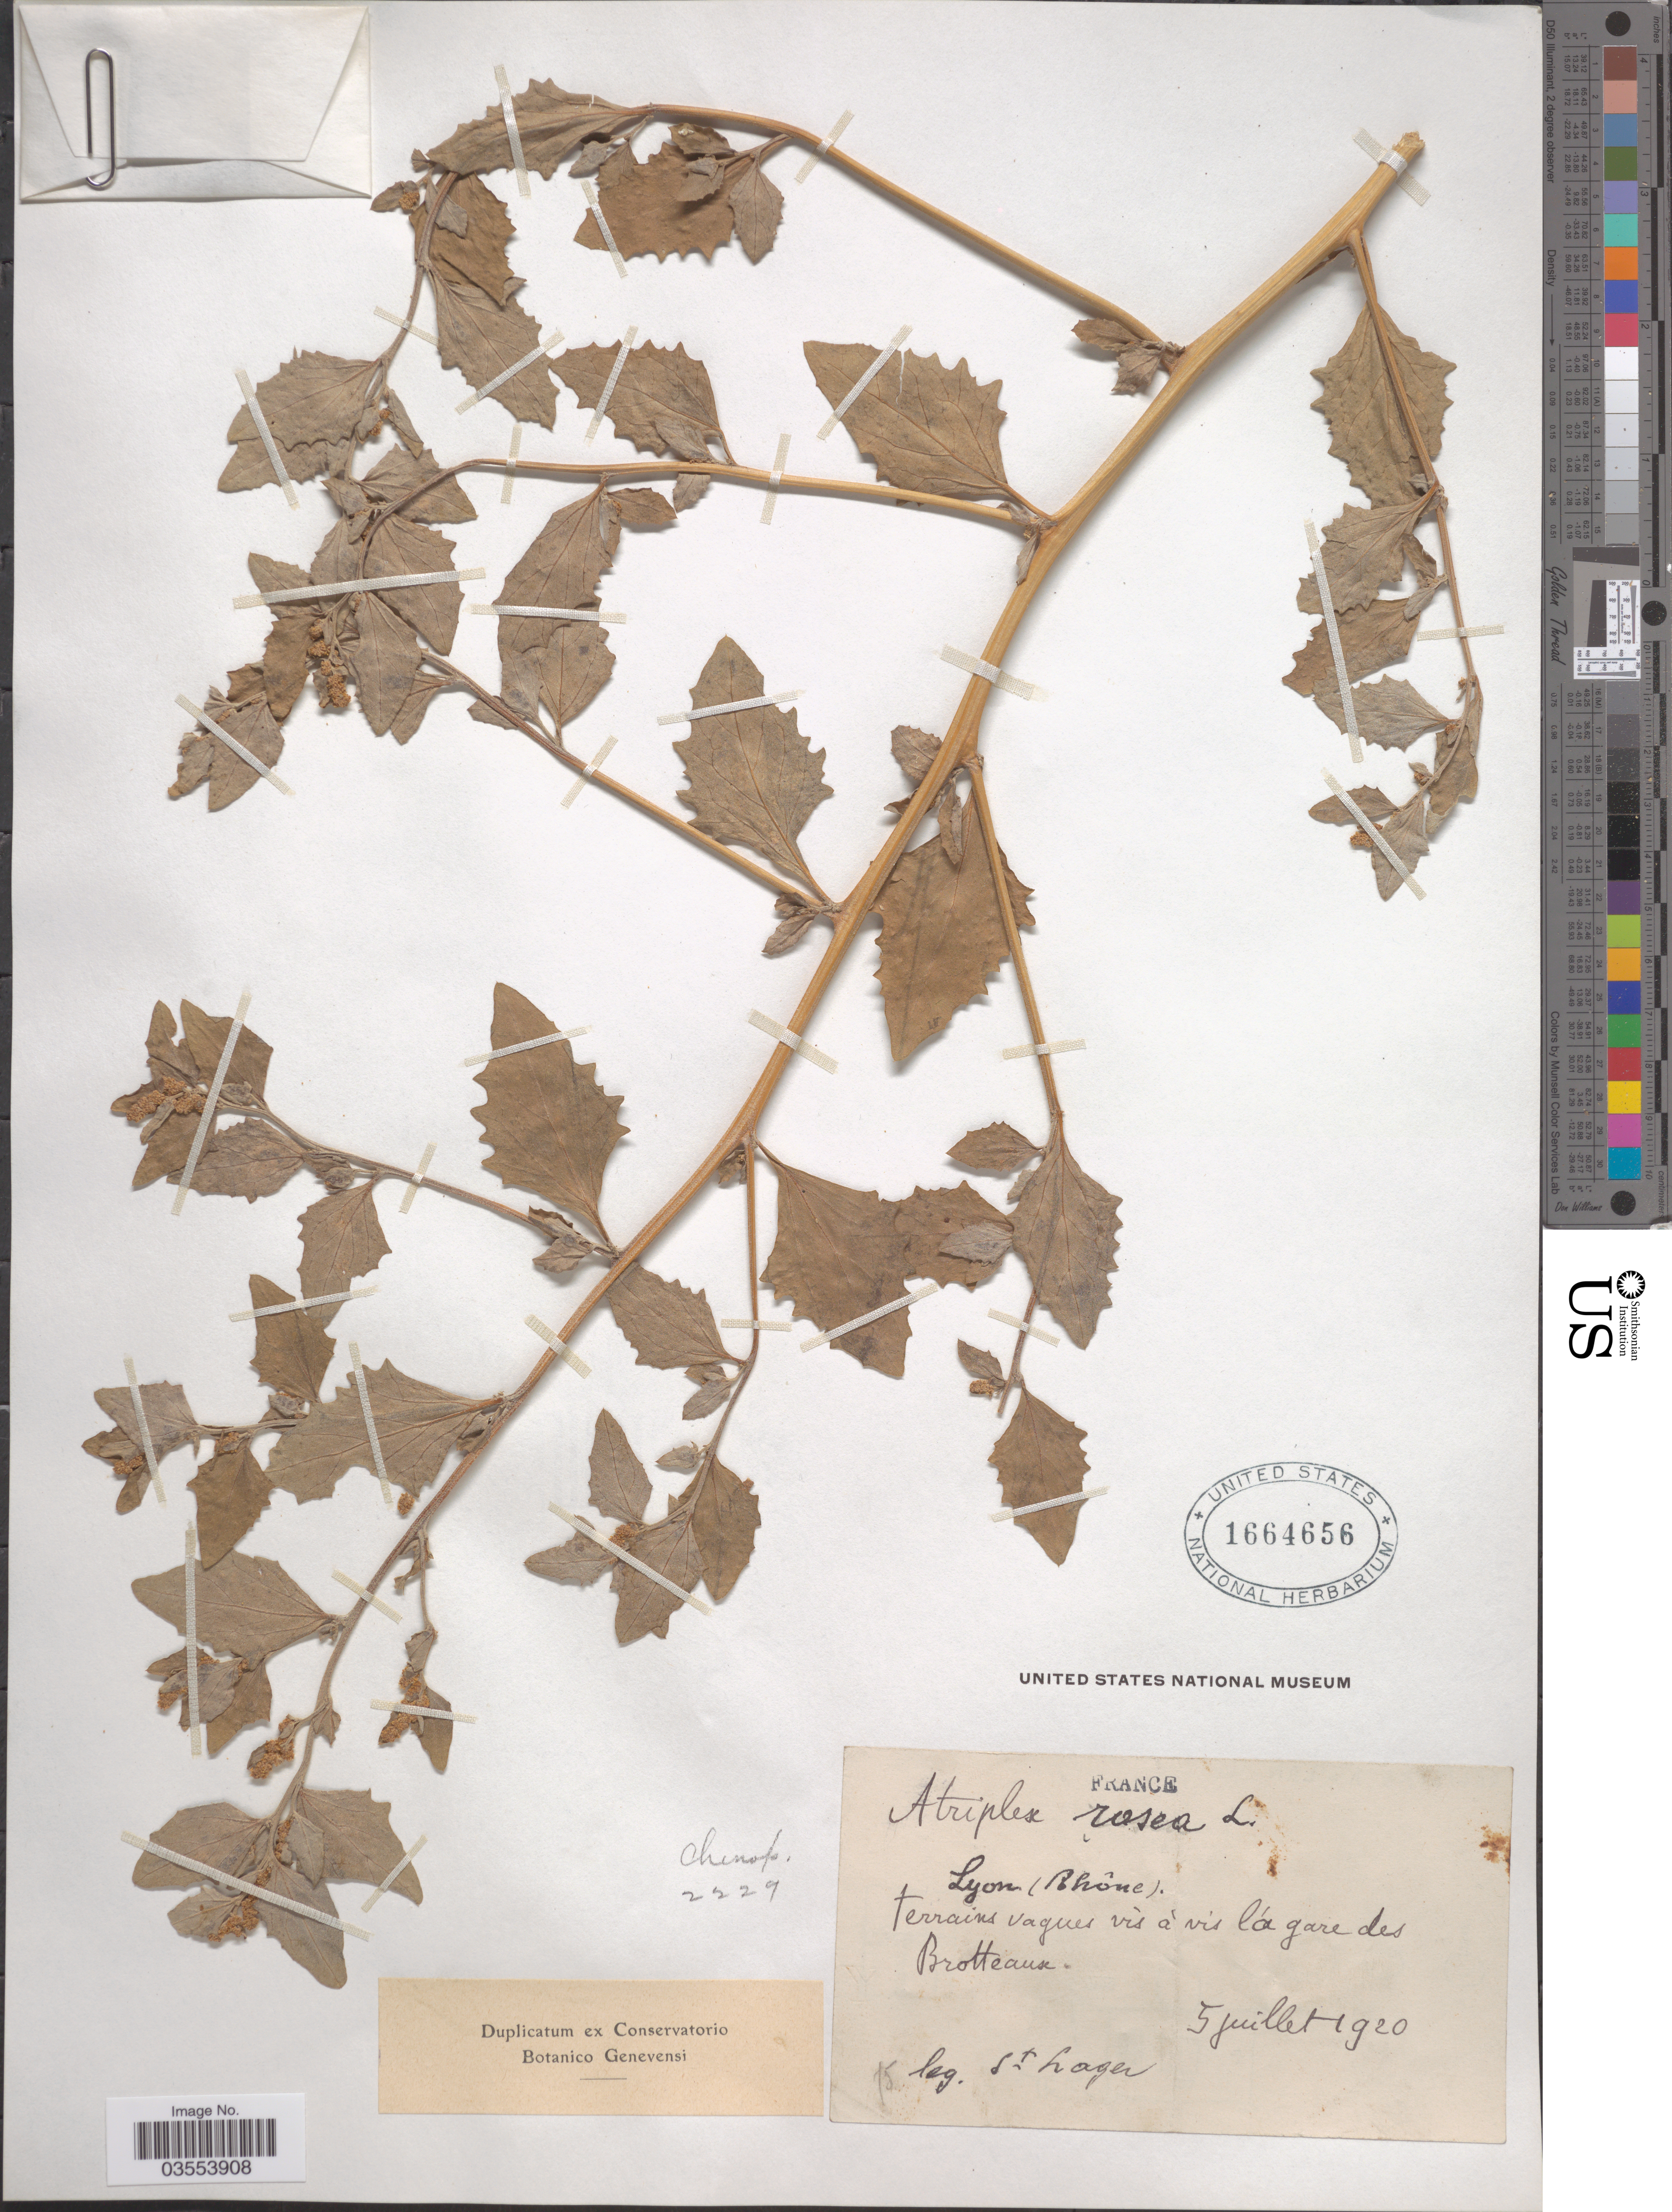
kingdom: Plantae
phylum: Tracheophyta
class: Magnoliopsida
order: Caryophyllales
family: Amaranthaceae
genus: Atriplex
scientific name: Atriplex rosea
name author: L.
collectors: -. St. Lager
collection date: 1920-07-05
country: France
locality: Lyon (Rhône). Terrains vagues vis à vis lá gare des Brotteaux.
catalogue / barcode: US 1664656